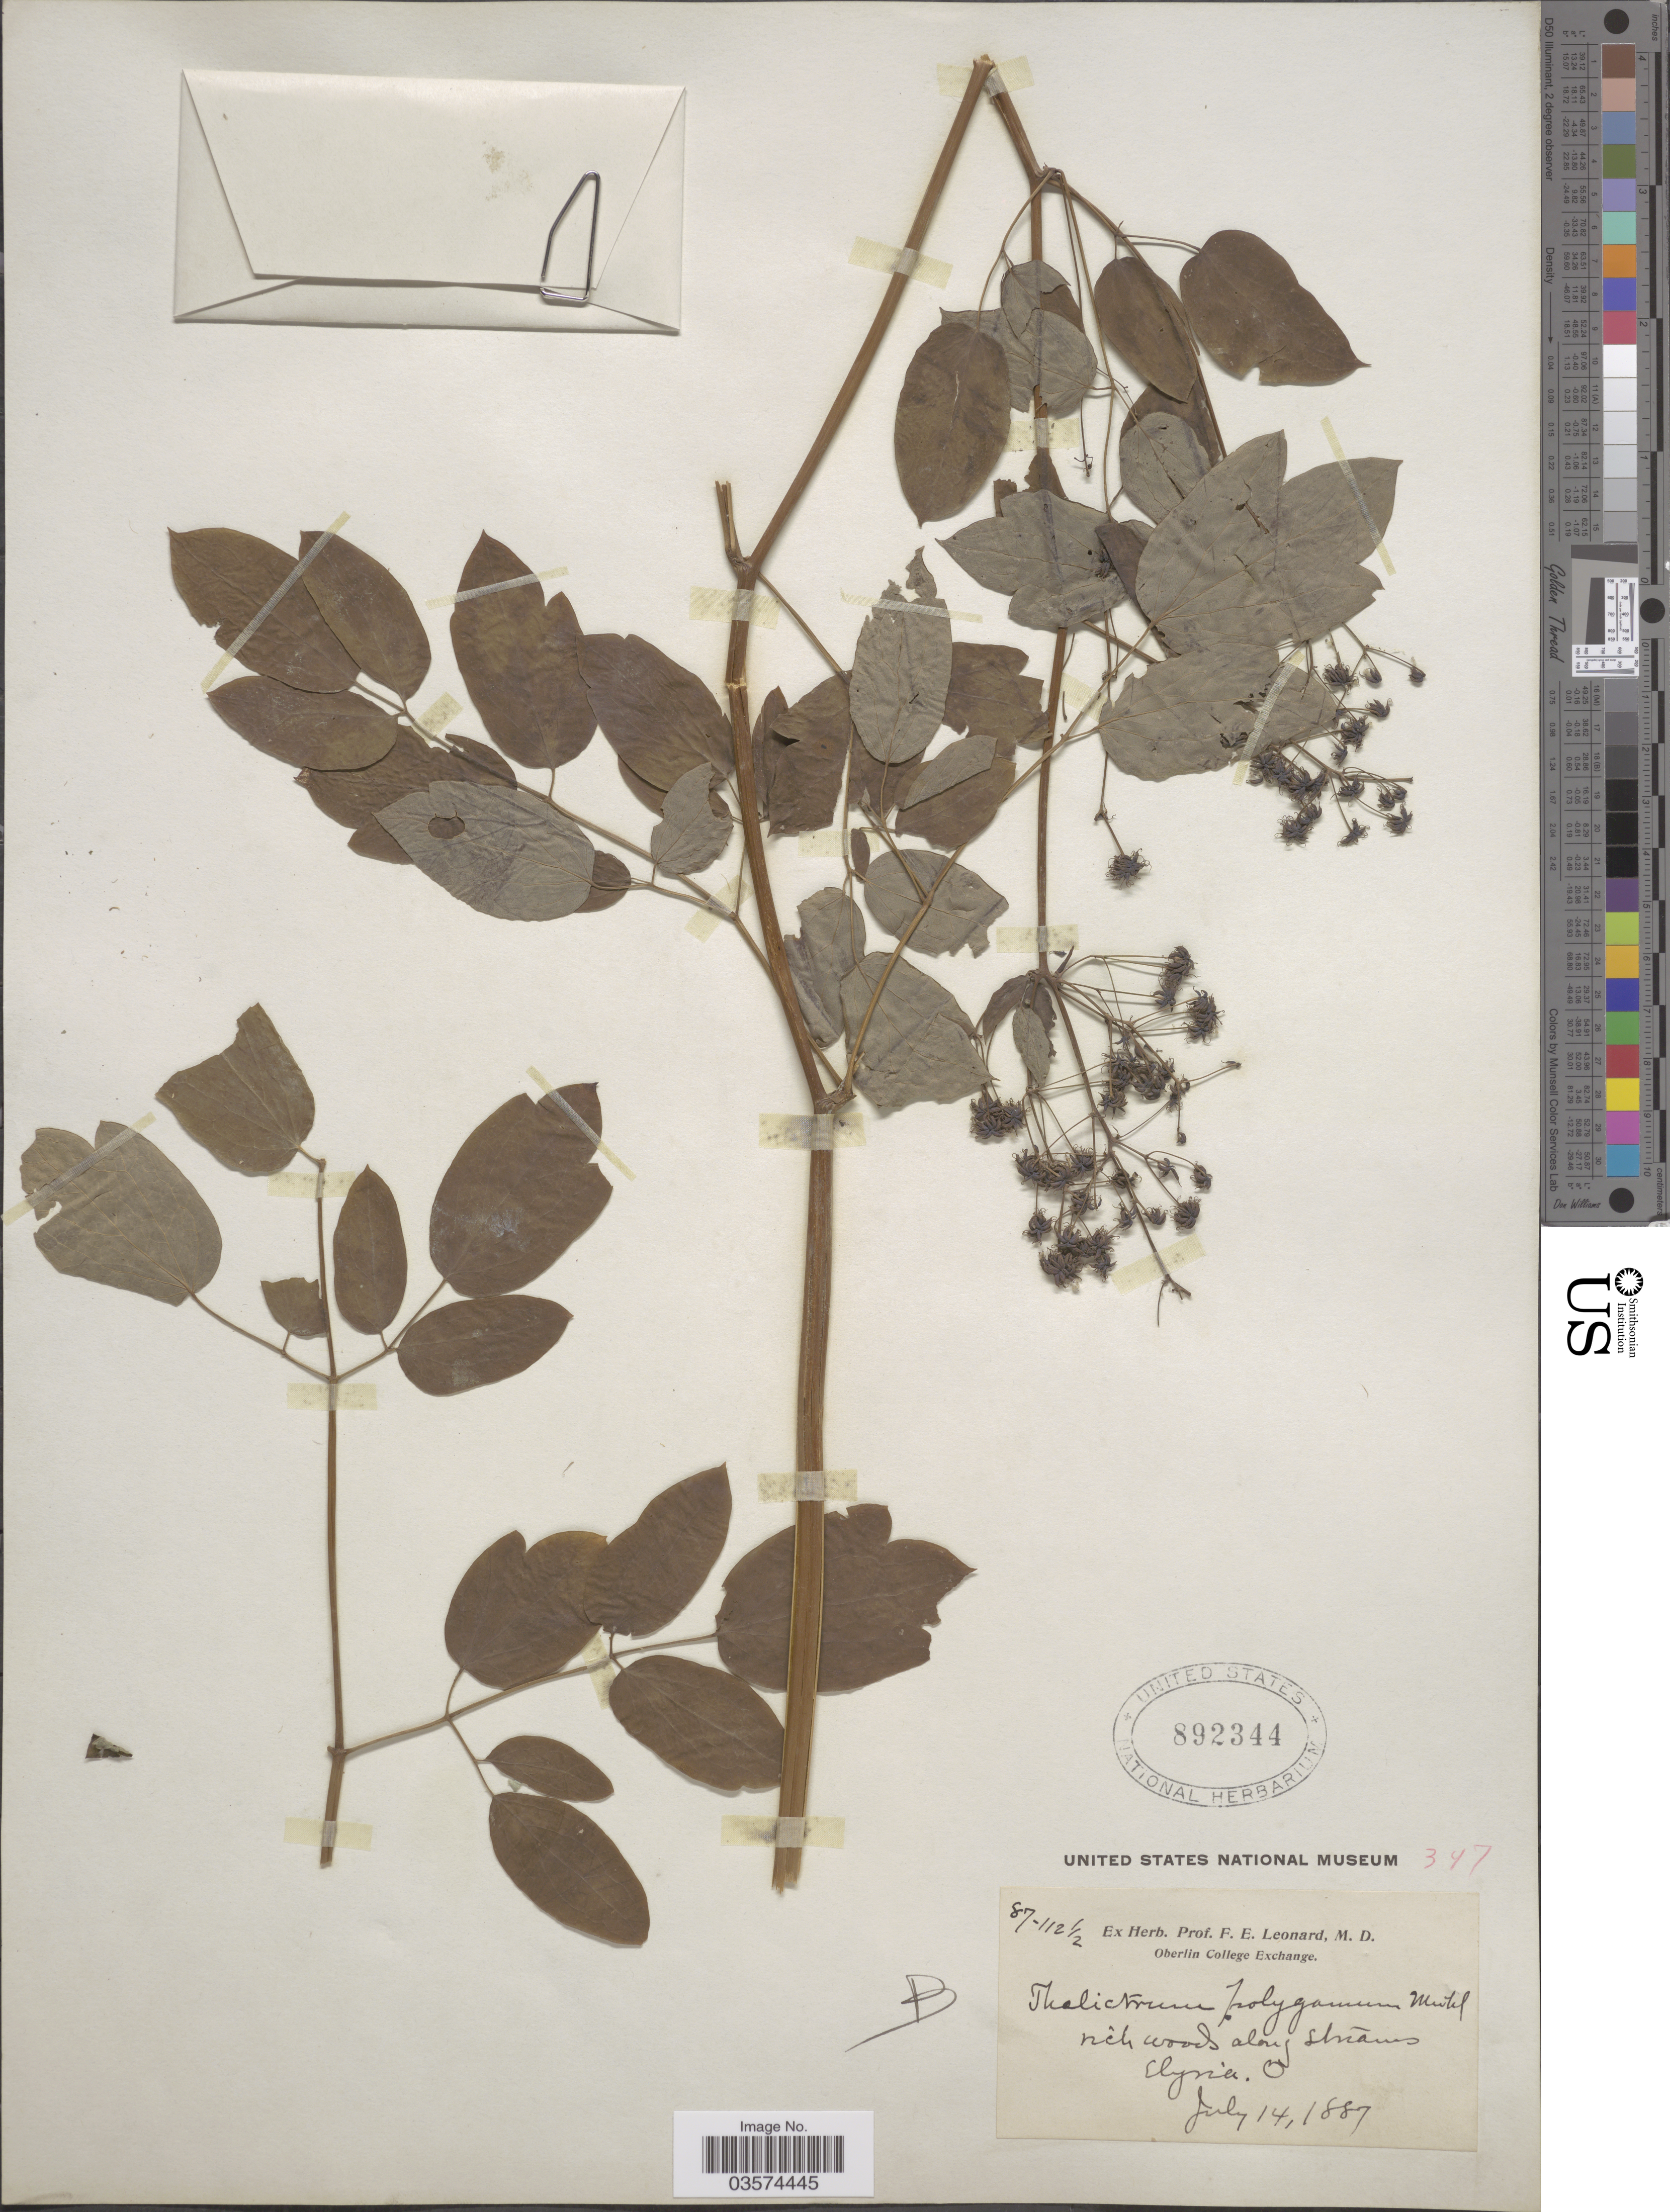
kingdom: Plantae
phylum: Tracheophyta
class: Magnoliopsida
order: Ranunculales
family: Ranunculaceae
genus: Thalictrum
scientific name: Thalictrum pubescens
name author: Pursh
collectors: Ex herb. Prof. F. E. Leonard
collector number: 87-112½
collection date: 1887-07-14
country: United States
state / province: Ohio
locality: Rich woods along streams, Elyria.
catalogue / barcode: US 892344